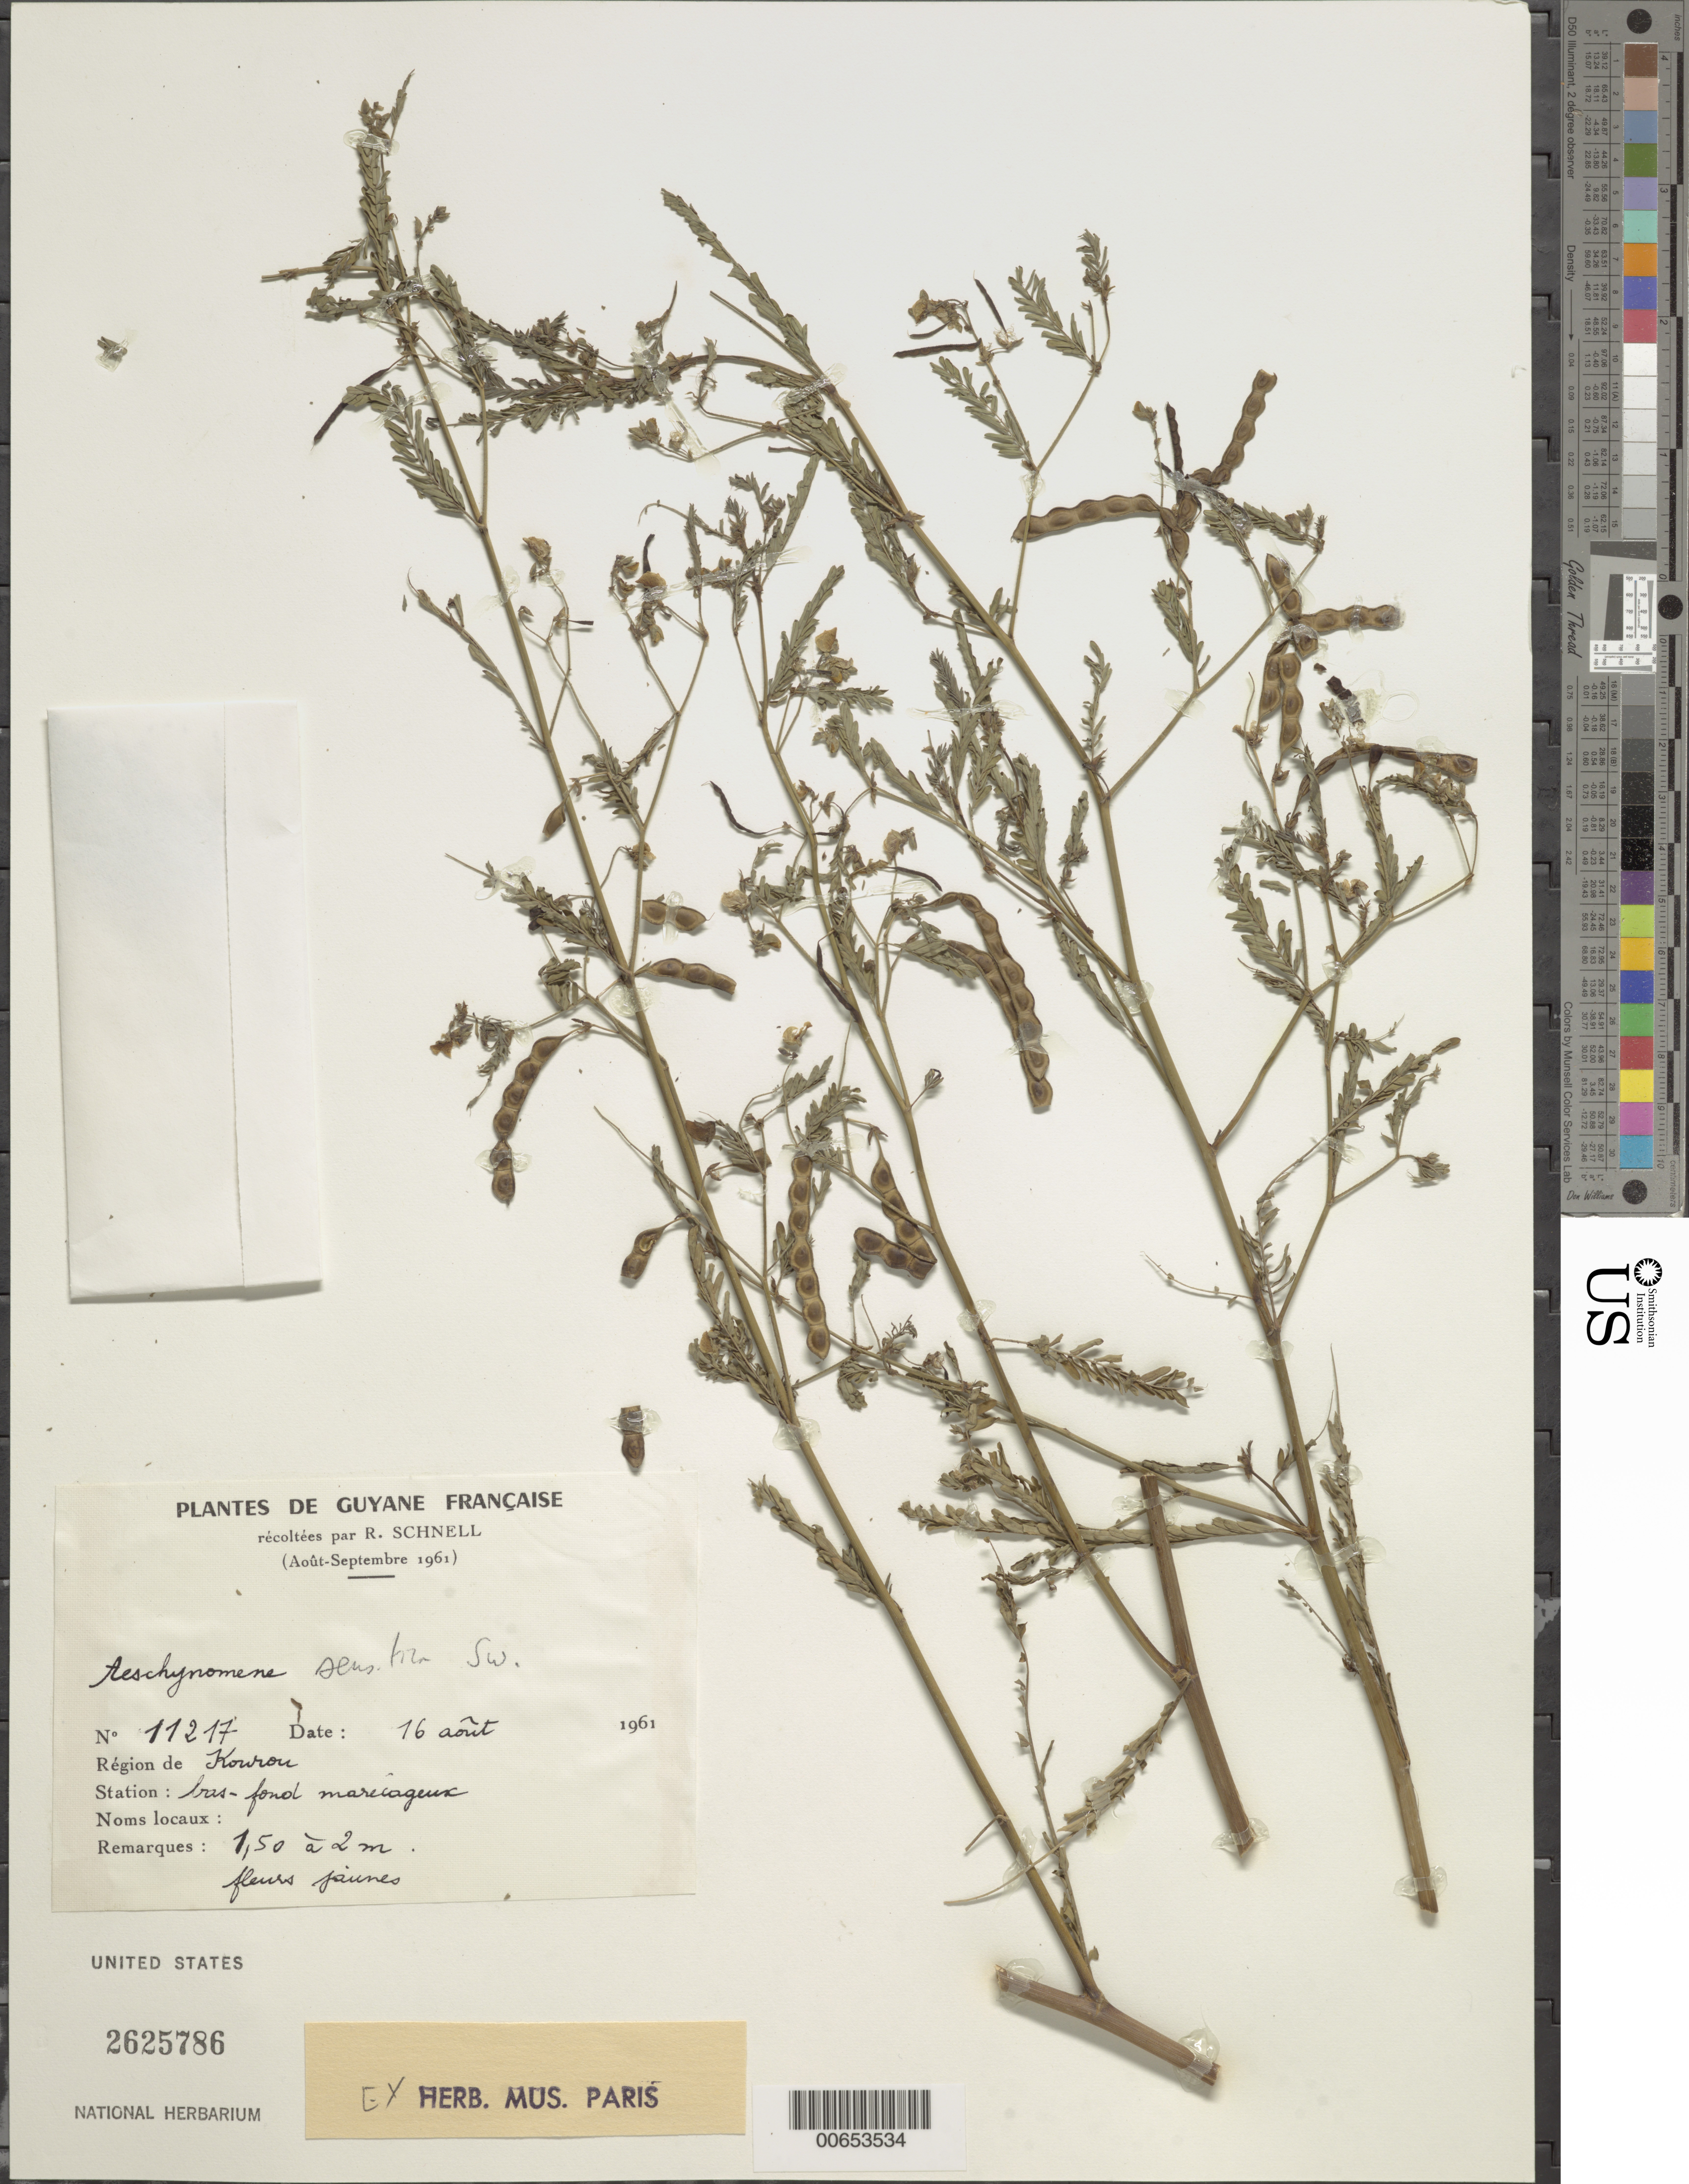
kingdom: Plantae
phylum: Tracheophyta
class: Magnoliopsida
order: Fabales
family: Fabaceae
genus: Aeschynomene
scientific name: Aeschynomene sensitiva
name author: Sw.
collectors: R. A. Schnell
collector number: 11217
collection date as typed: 16-Sep-61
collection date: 1961-09-16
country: French Guiana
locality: Kourou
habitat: Bas-fond mariageux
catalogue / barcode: US 2625786